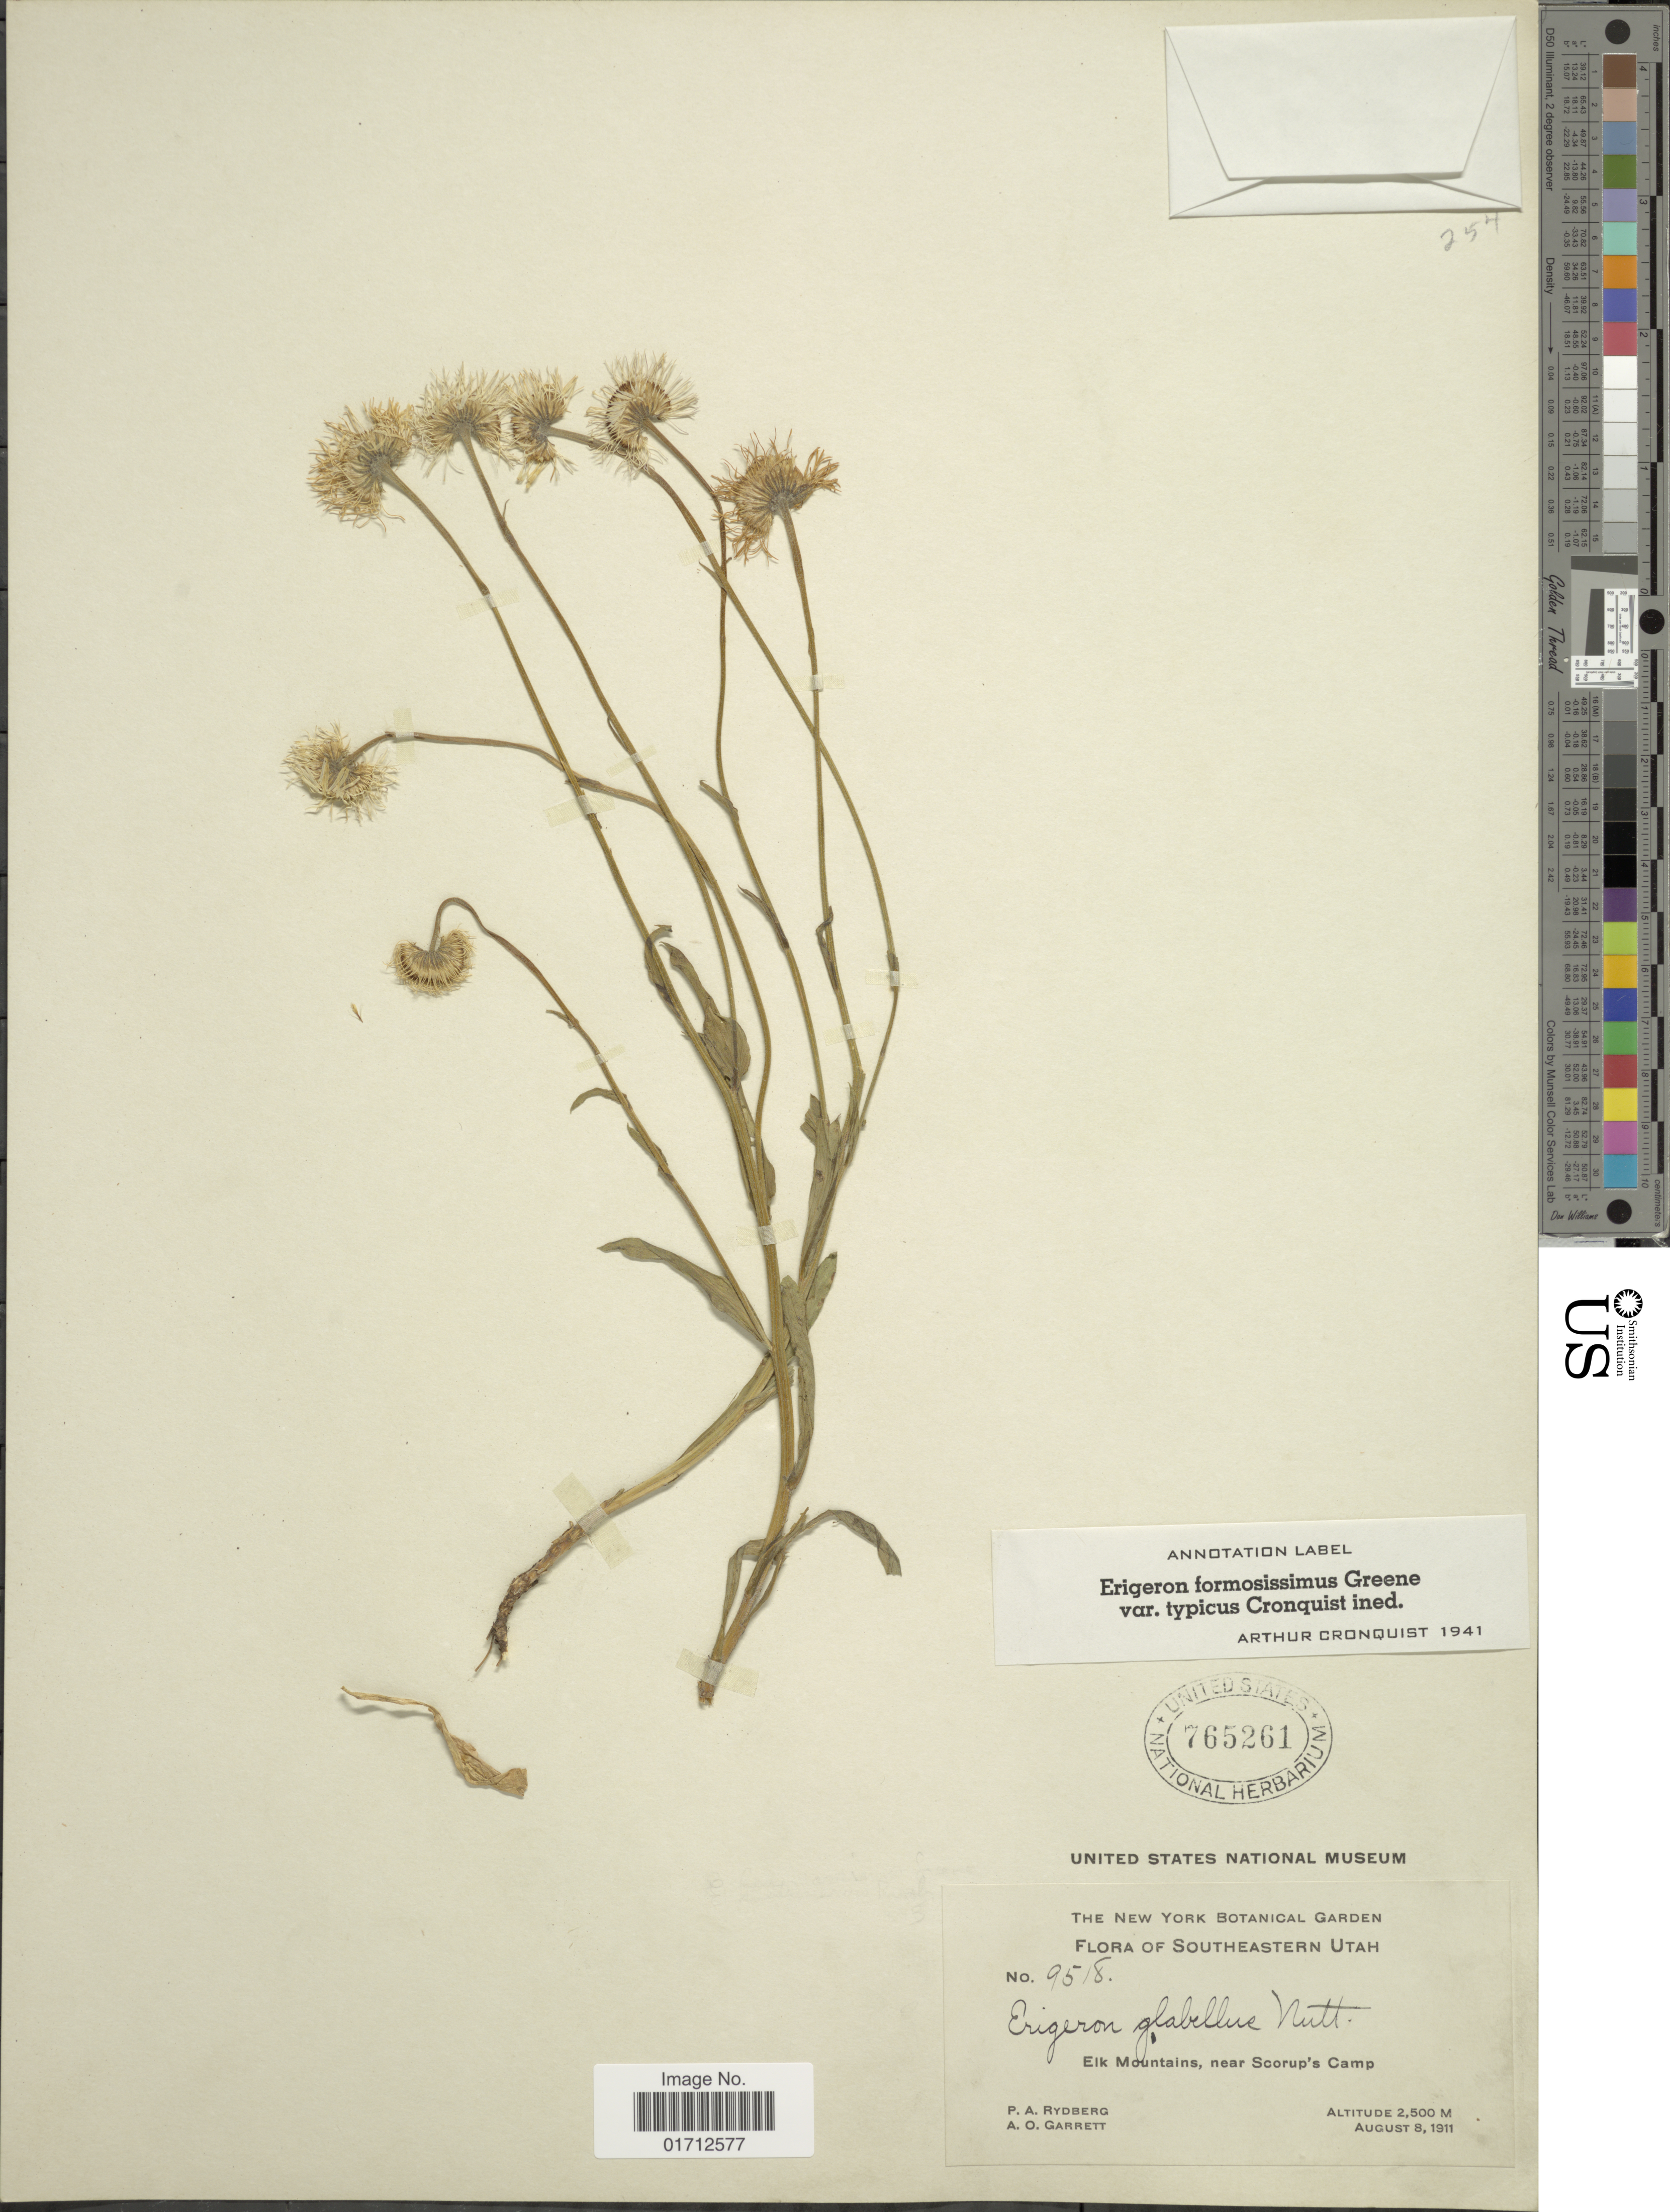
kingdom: Plantae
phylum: Tracheophyta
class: Magnoliopsida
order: Asterales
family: Asteraceae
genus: Erigeron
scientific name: Erigeron formosissimus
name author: Greene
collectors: P. A. Rydberg & A. O. Garrett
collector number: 9518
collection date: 1911-08-08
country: United States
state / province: Utah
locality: Southeastern Utah, Elk Mountains, near Scorup's Camp.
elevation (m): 2500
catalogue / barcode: US 765261